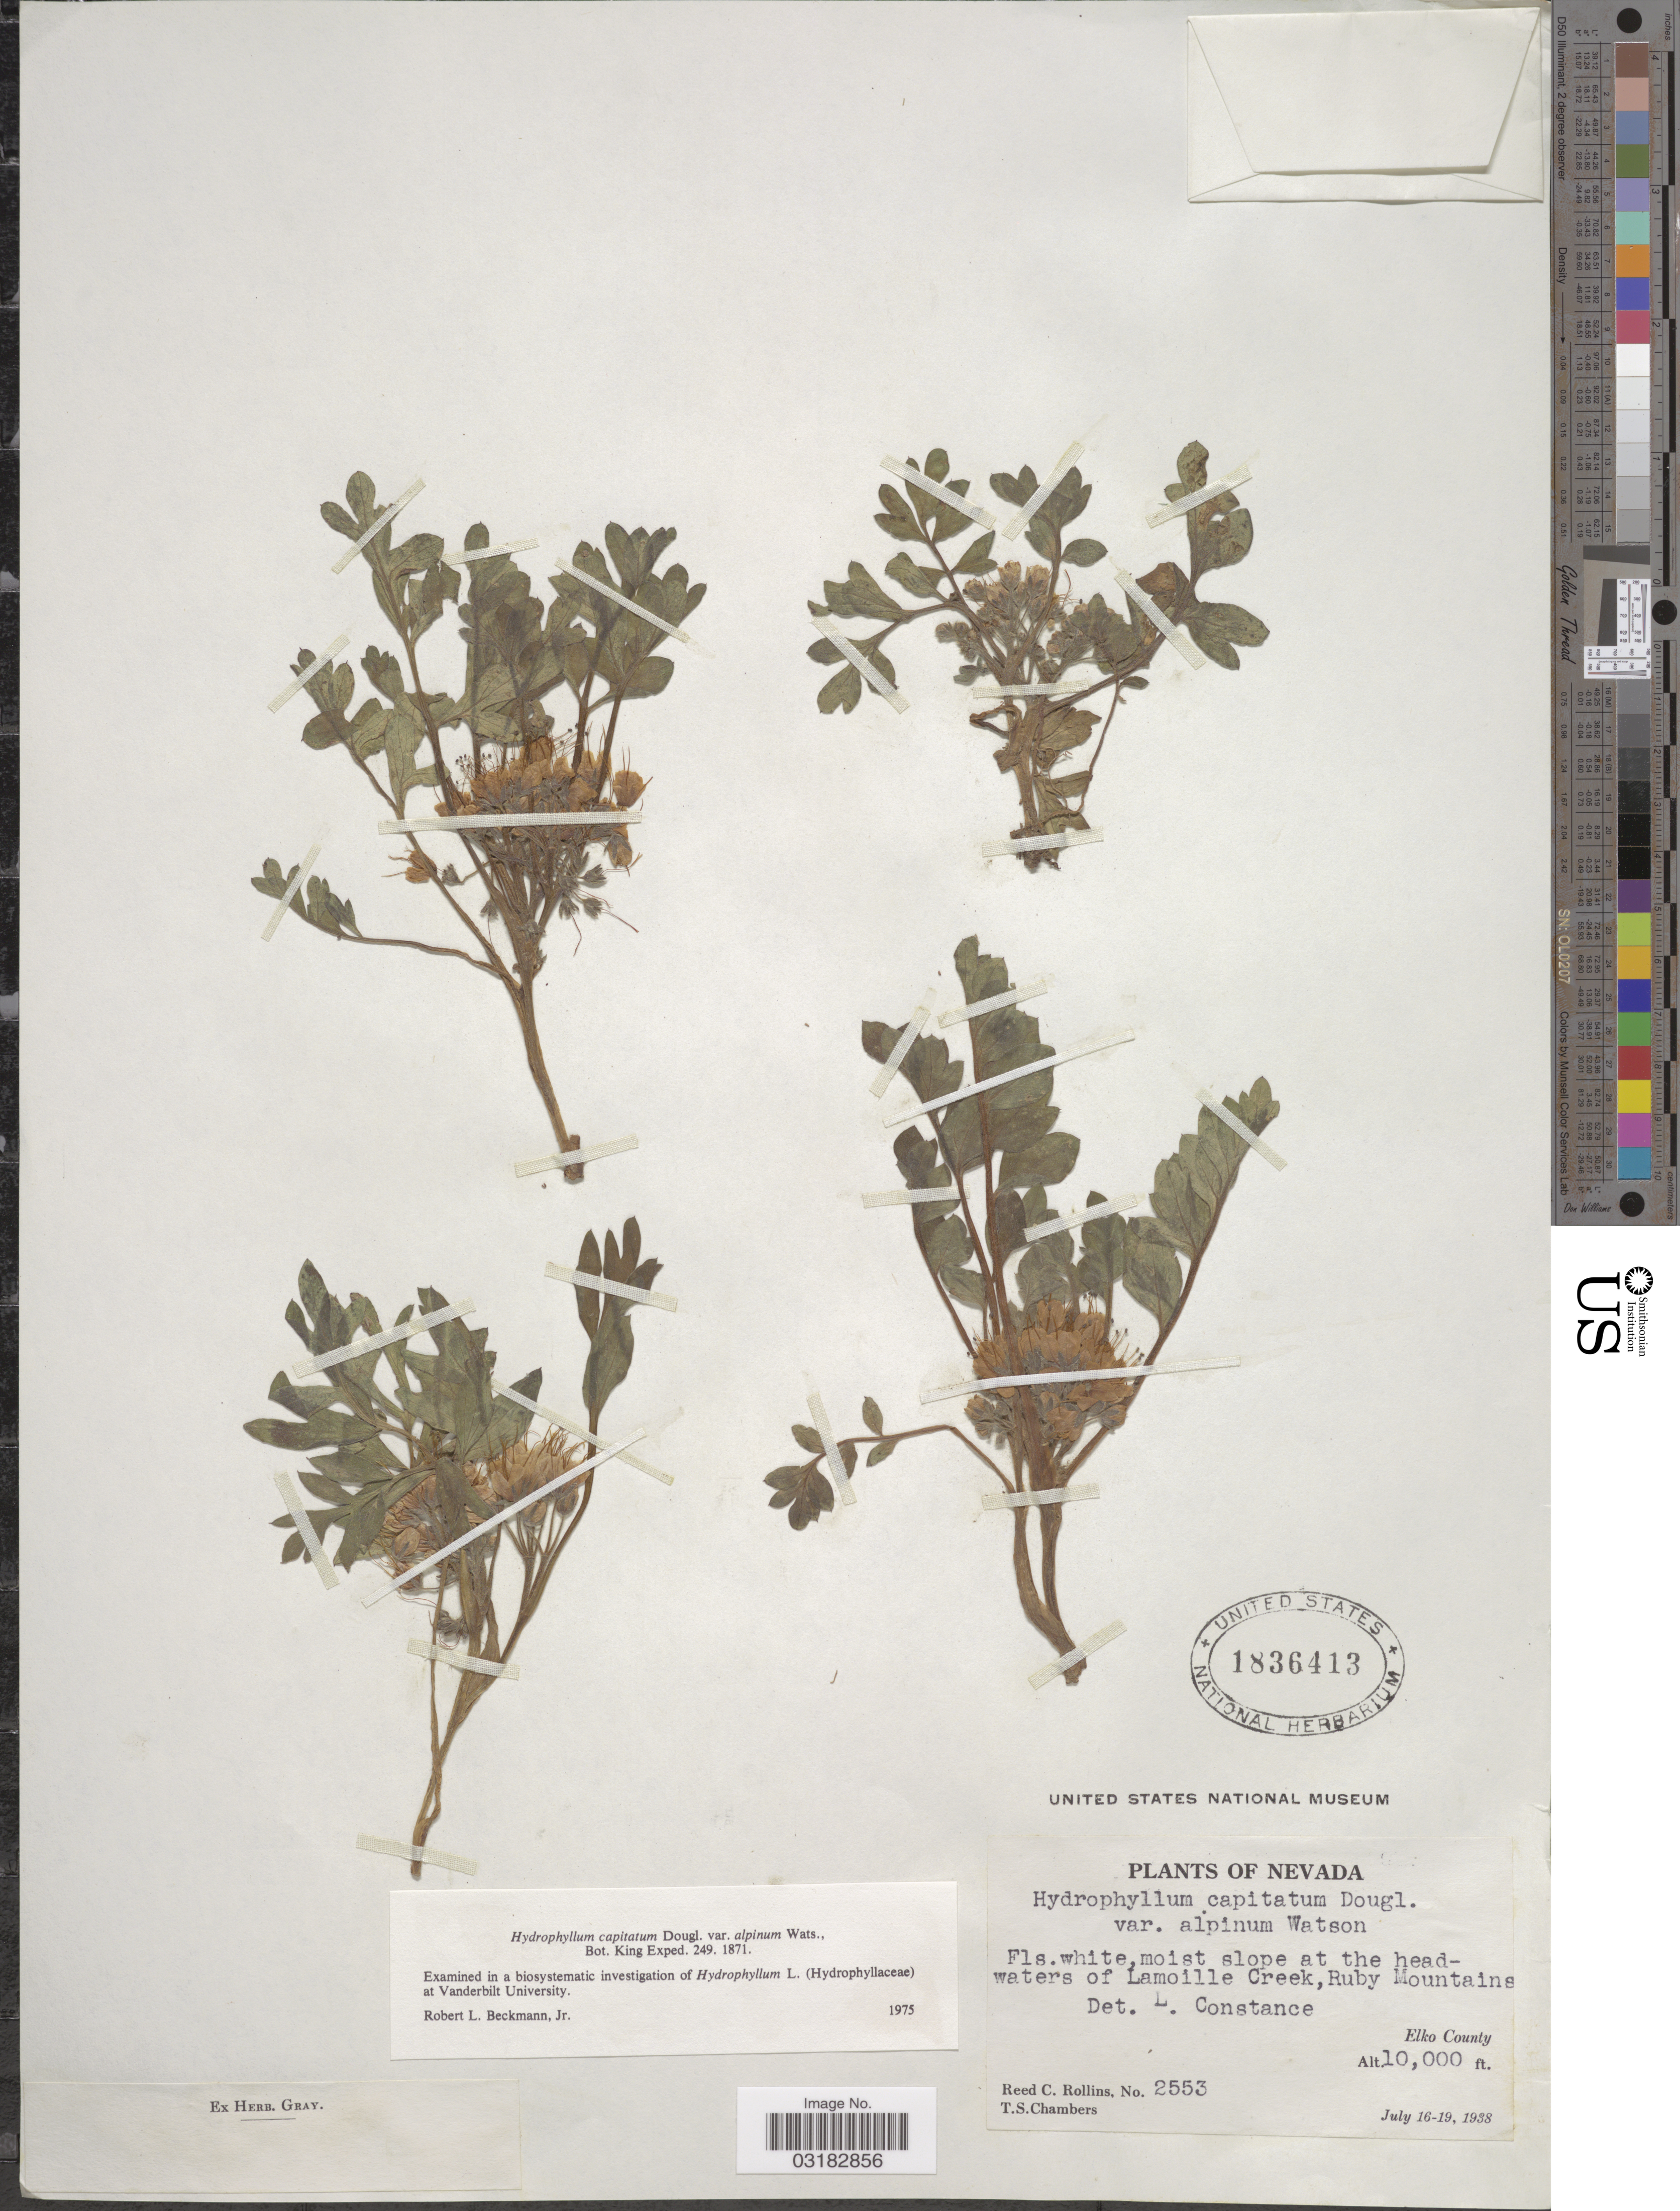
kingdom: Plantae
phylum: Tracheophyta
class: Magnoliopsida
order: Boraginales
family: Hydrophyllaceae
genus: Hydrophyllum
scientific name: Hydrophyllum capitatum var. alpinum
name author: S. Watson in C. King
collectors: R. C. Rollins & T. Chambers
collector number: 2553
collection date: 1938-07-16/1938-07-19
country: United States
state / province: Nevada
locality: Moist slope at the head-waters of Lamoille Creek, Ruby Mountains. Elko County.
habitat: moist slope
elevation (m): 3048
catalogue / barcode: US 1836413